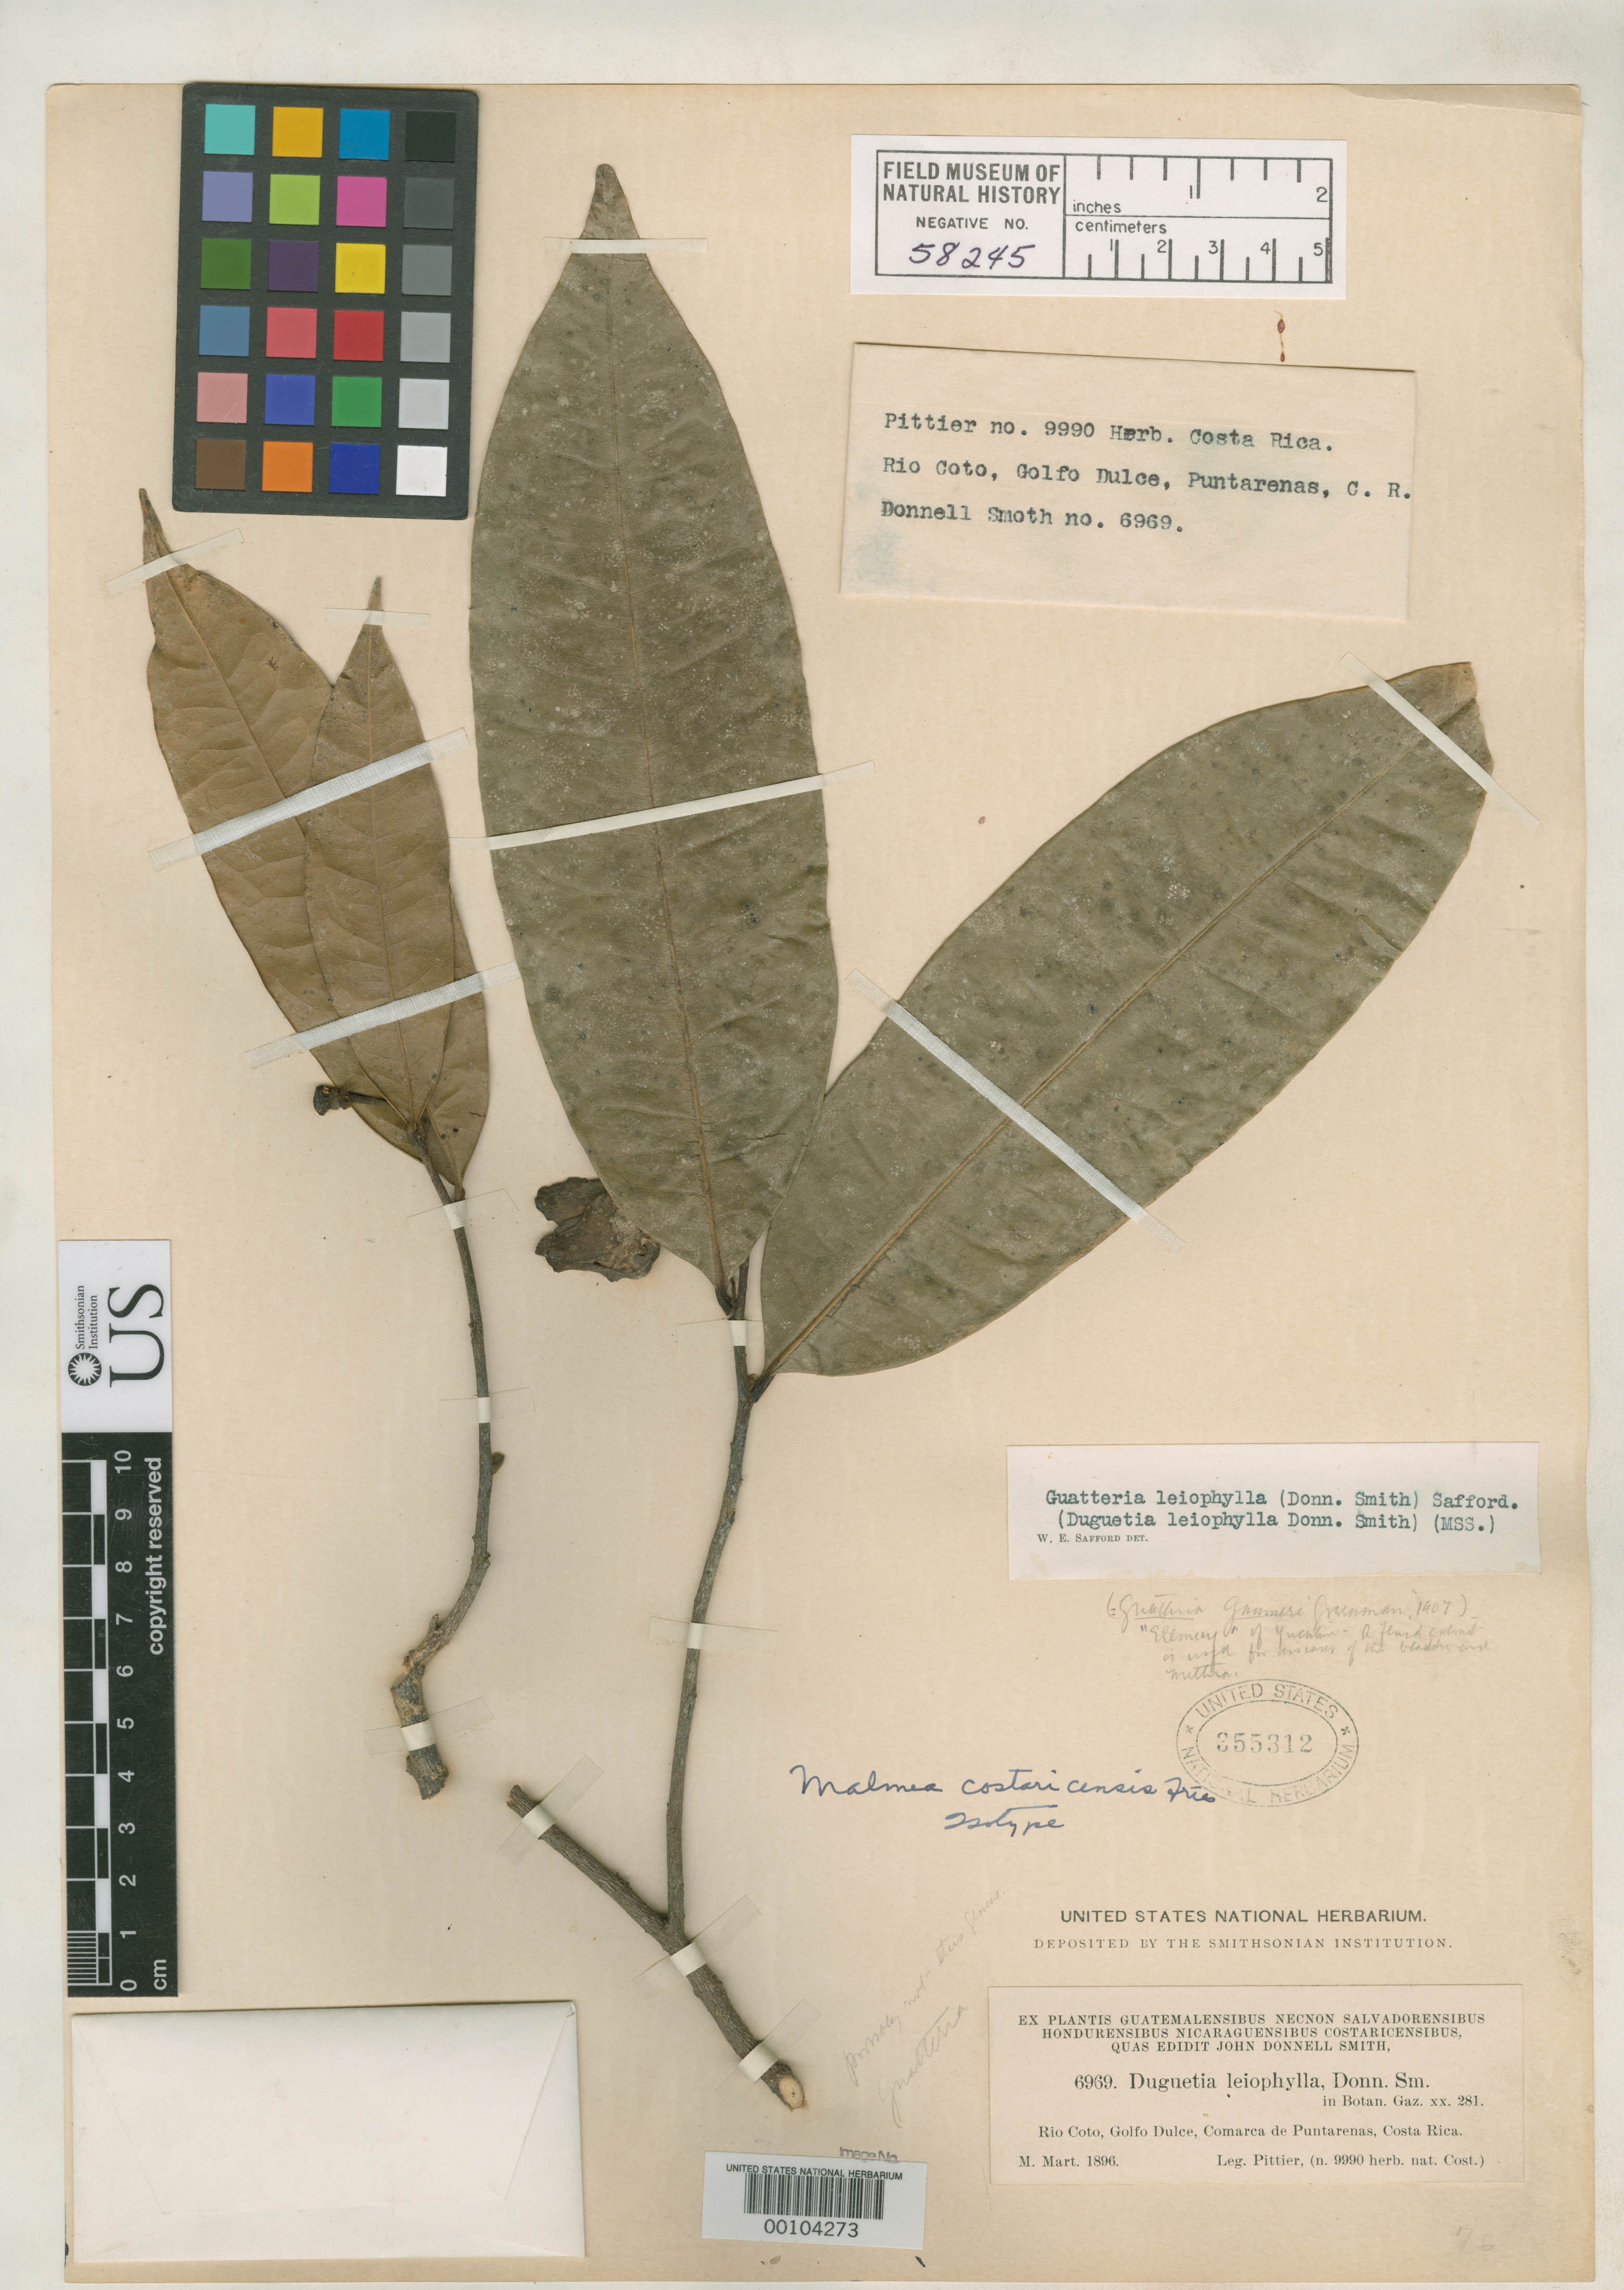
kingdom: Plantae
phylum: Tracheophyta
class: Magnoliopsida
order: Magnoliales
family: Annonaceae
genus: Malmea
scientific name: Malmea costaricensis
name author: R.E. Fr.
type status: Isotype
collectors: H. F. Pittier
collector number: J.D.S. 6969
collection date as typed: Mar 1896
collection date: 1896-03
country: Costa Rica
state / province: Puntarenas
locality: Rio Coto, Golfo Dulce, Comarca de Puntarenas.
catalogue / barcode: US 355312